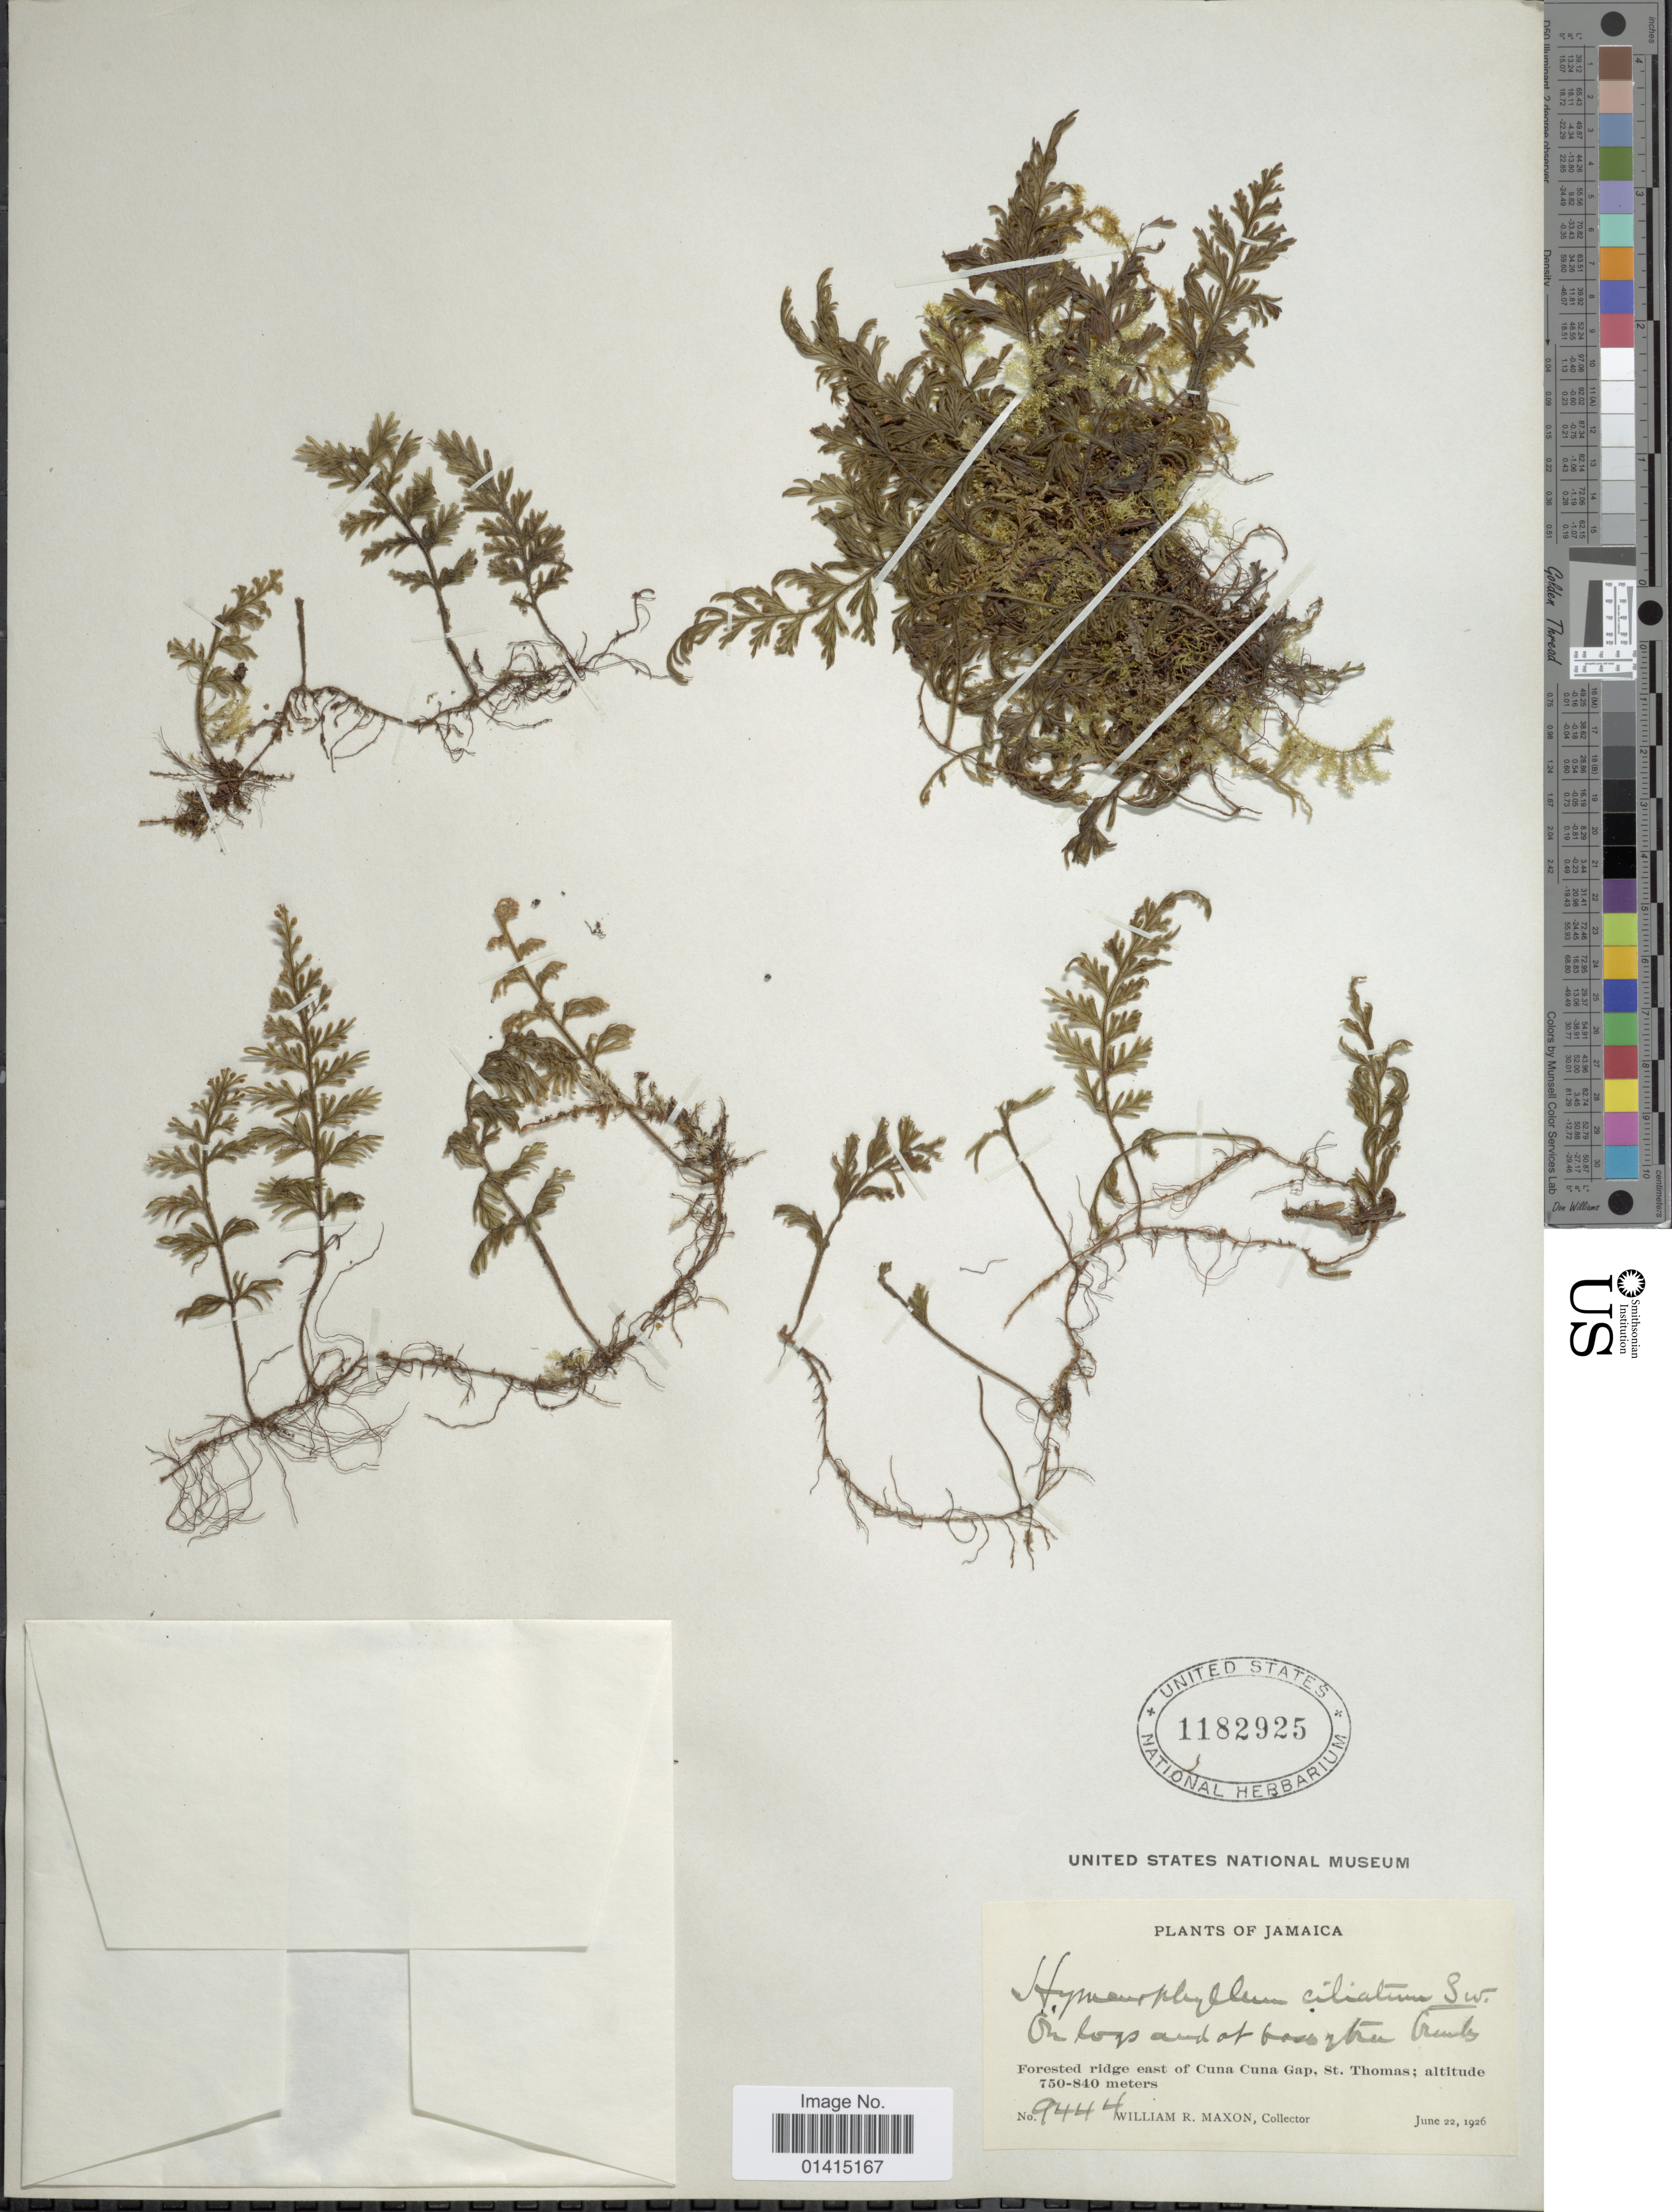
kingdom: Plantae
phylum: Tracheophyta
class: Polypodiopsida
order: Hymenophyllales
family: Hymenophyllaceae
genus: Hymenophyllum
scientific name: Hymenophyllum hirsutum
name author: (L.) Sw.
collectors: W. R. Maxon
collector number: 9444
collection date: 1926-06-22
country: Jamaica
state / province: Saint Thomas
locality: Forested ridge east of Cuna Cuna Gap, St. Thomas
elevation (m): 750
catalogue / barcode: US 1182925